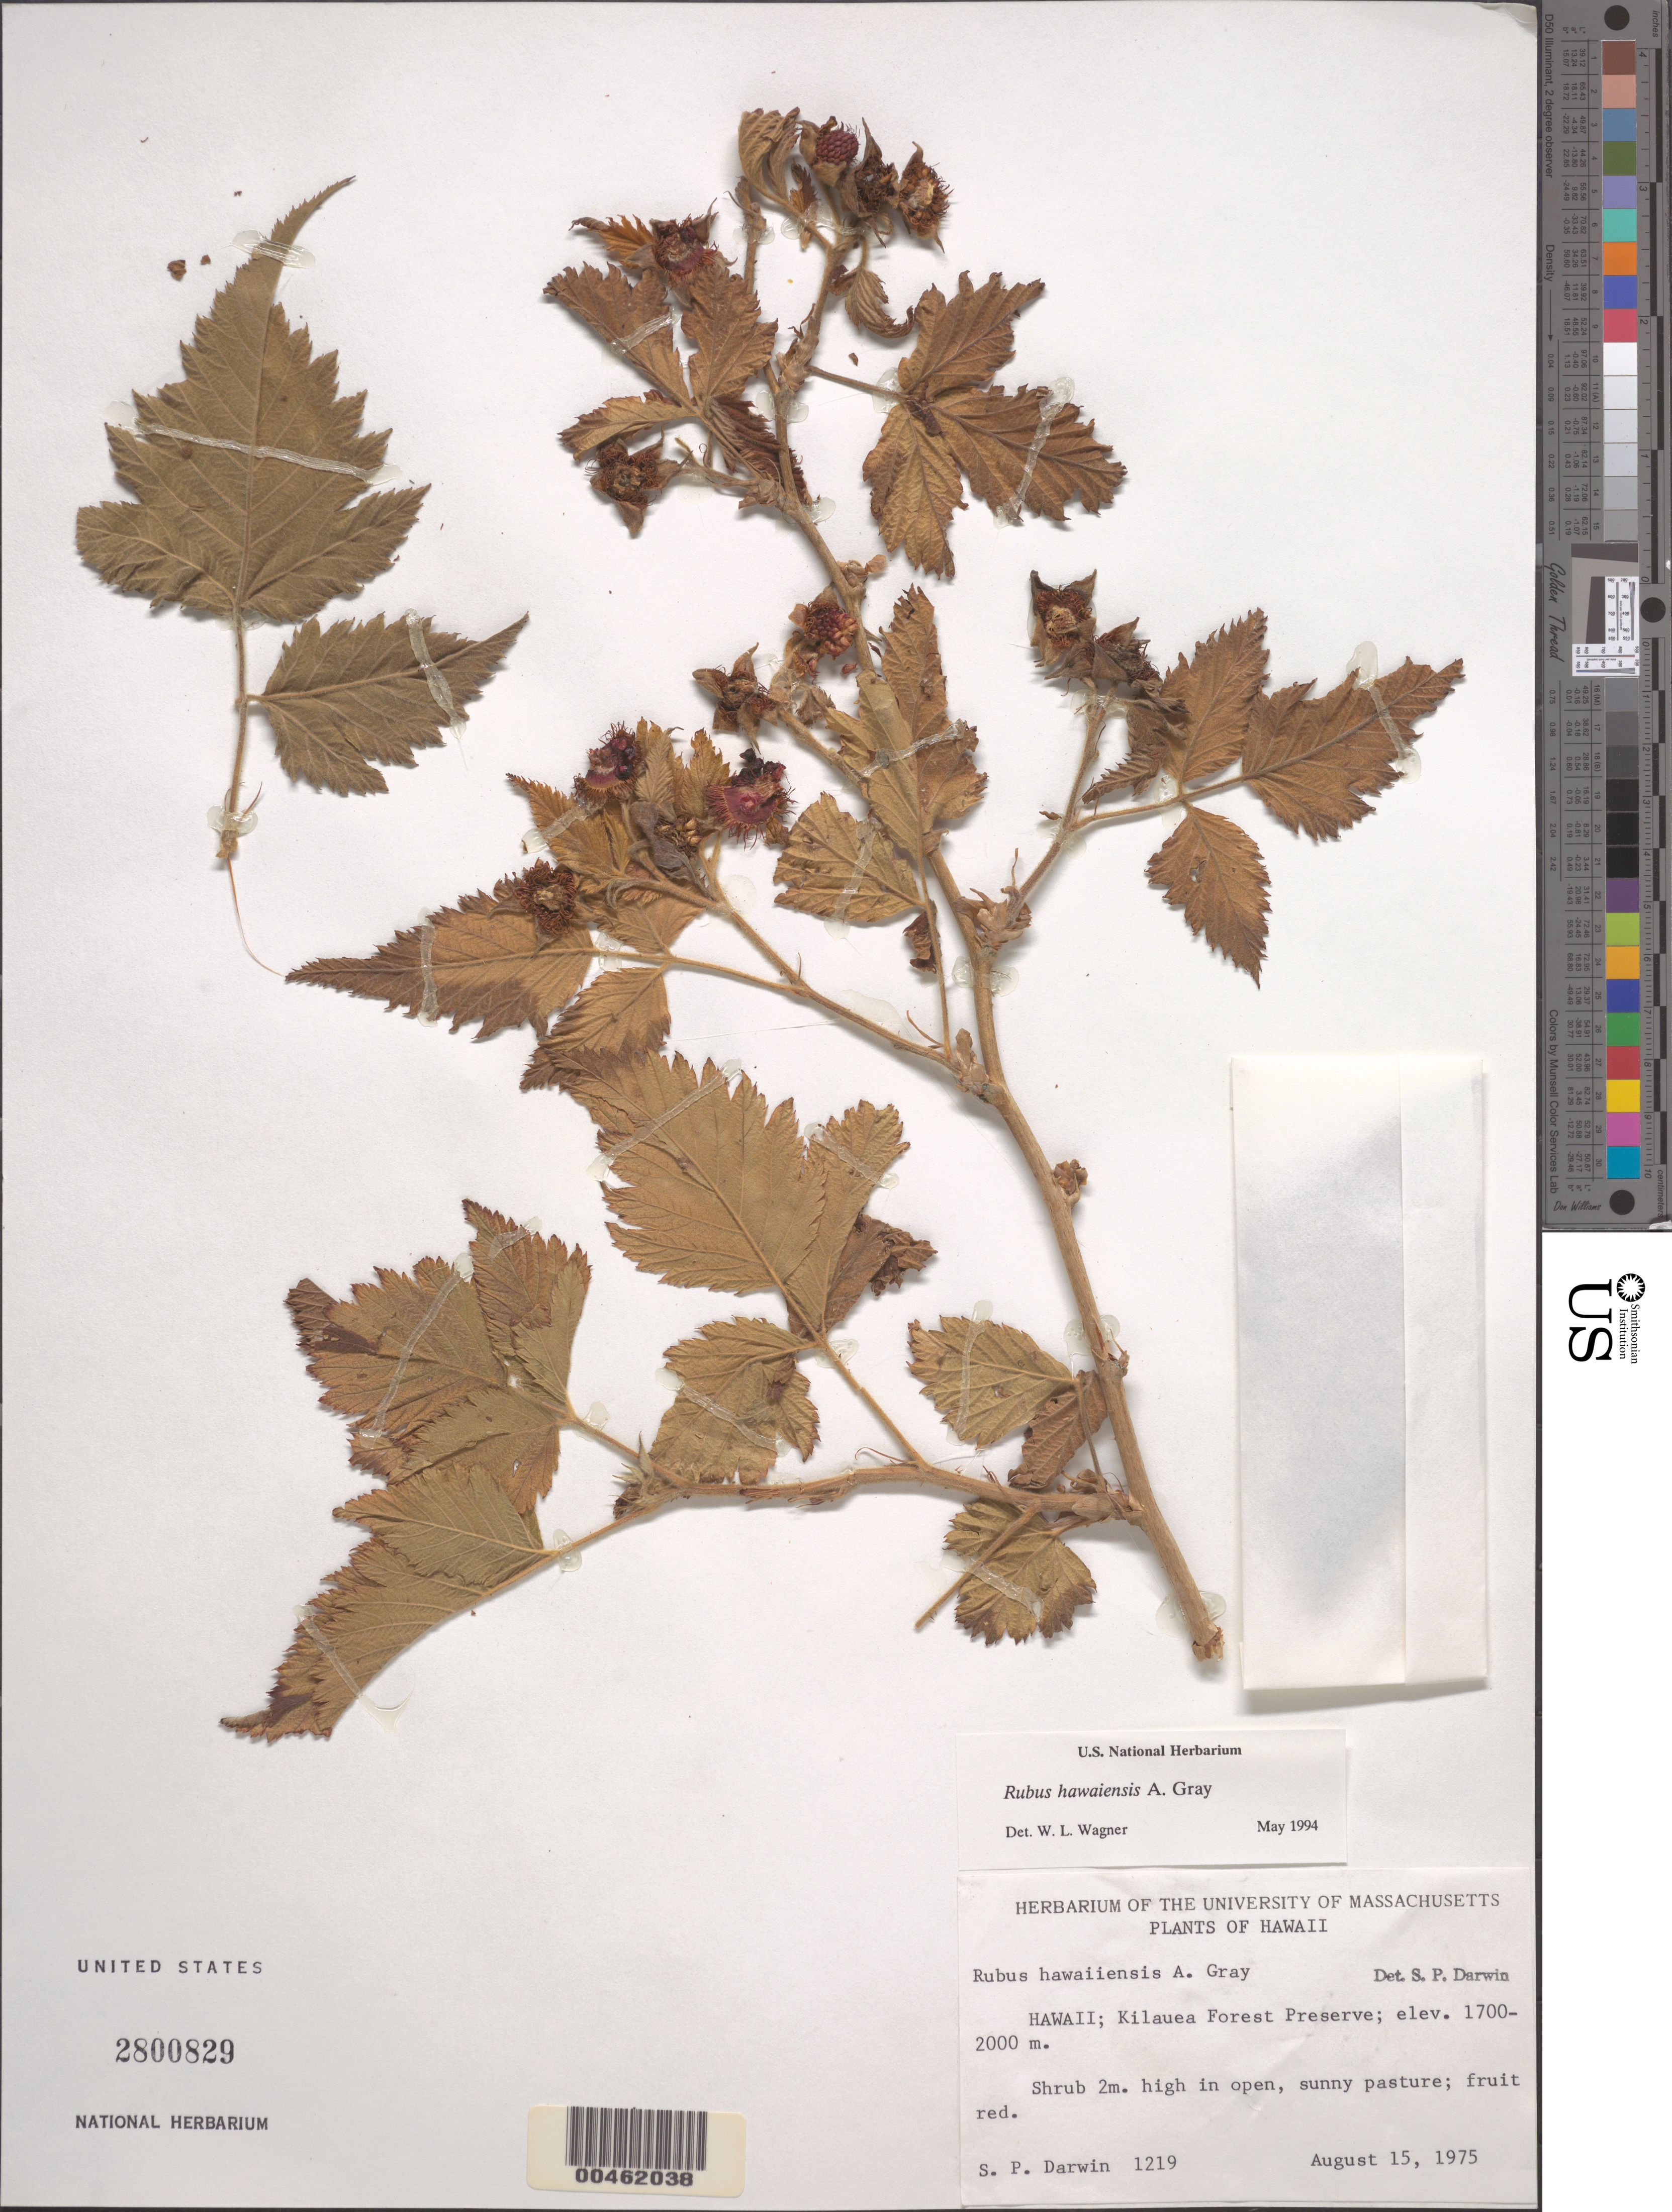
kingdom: Plantae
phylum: Tracheophyta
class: Magnoliopsida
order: Rosales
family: Rosaceae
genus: Rubus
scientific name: Rubus hawaiensis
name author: A. Gray in Wilkes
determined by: Wagner, W. L., (BOT), Smithsonian Institution - National Museum of Natural History (UNITED STATES)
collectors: S. P. Darwin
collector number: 1219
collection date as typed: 15 Aug 1975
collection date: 1975-08-15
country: United States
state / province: Hawaii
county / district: Hawaii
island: Hawaii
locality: Kilauea Forest Preserve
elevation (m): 1700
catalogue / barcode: US 2800829